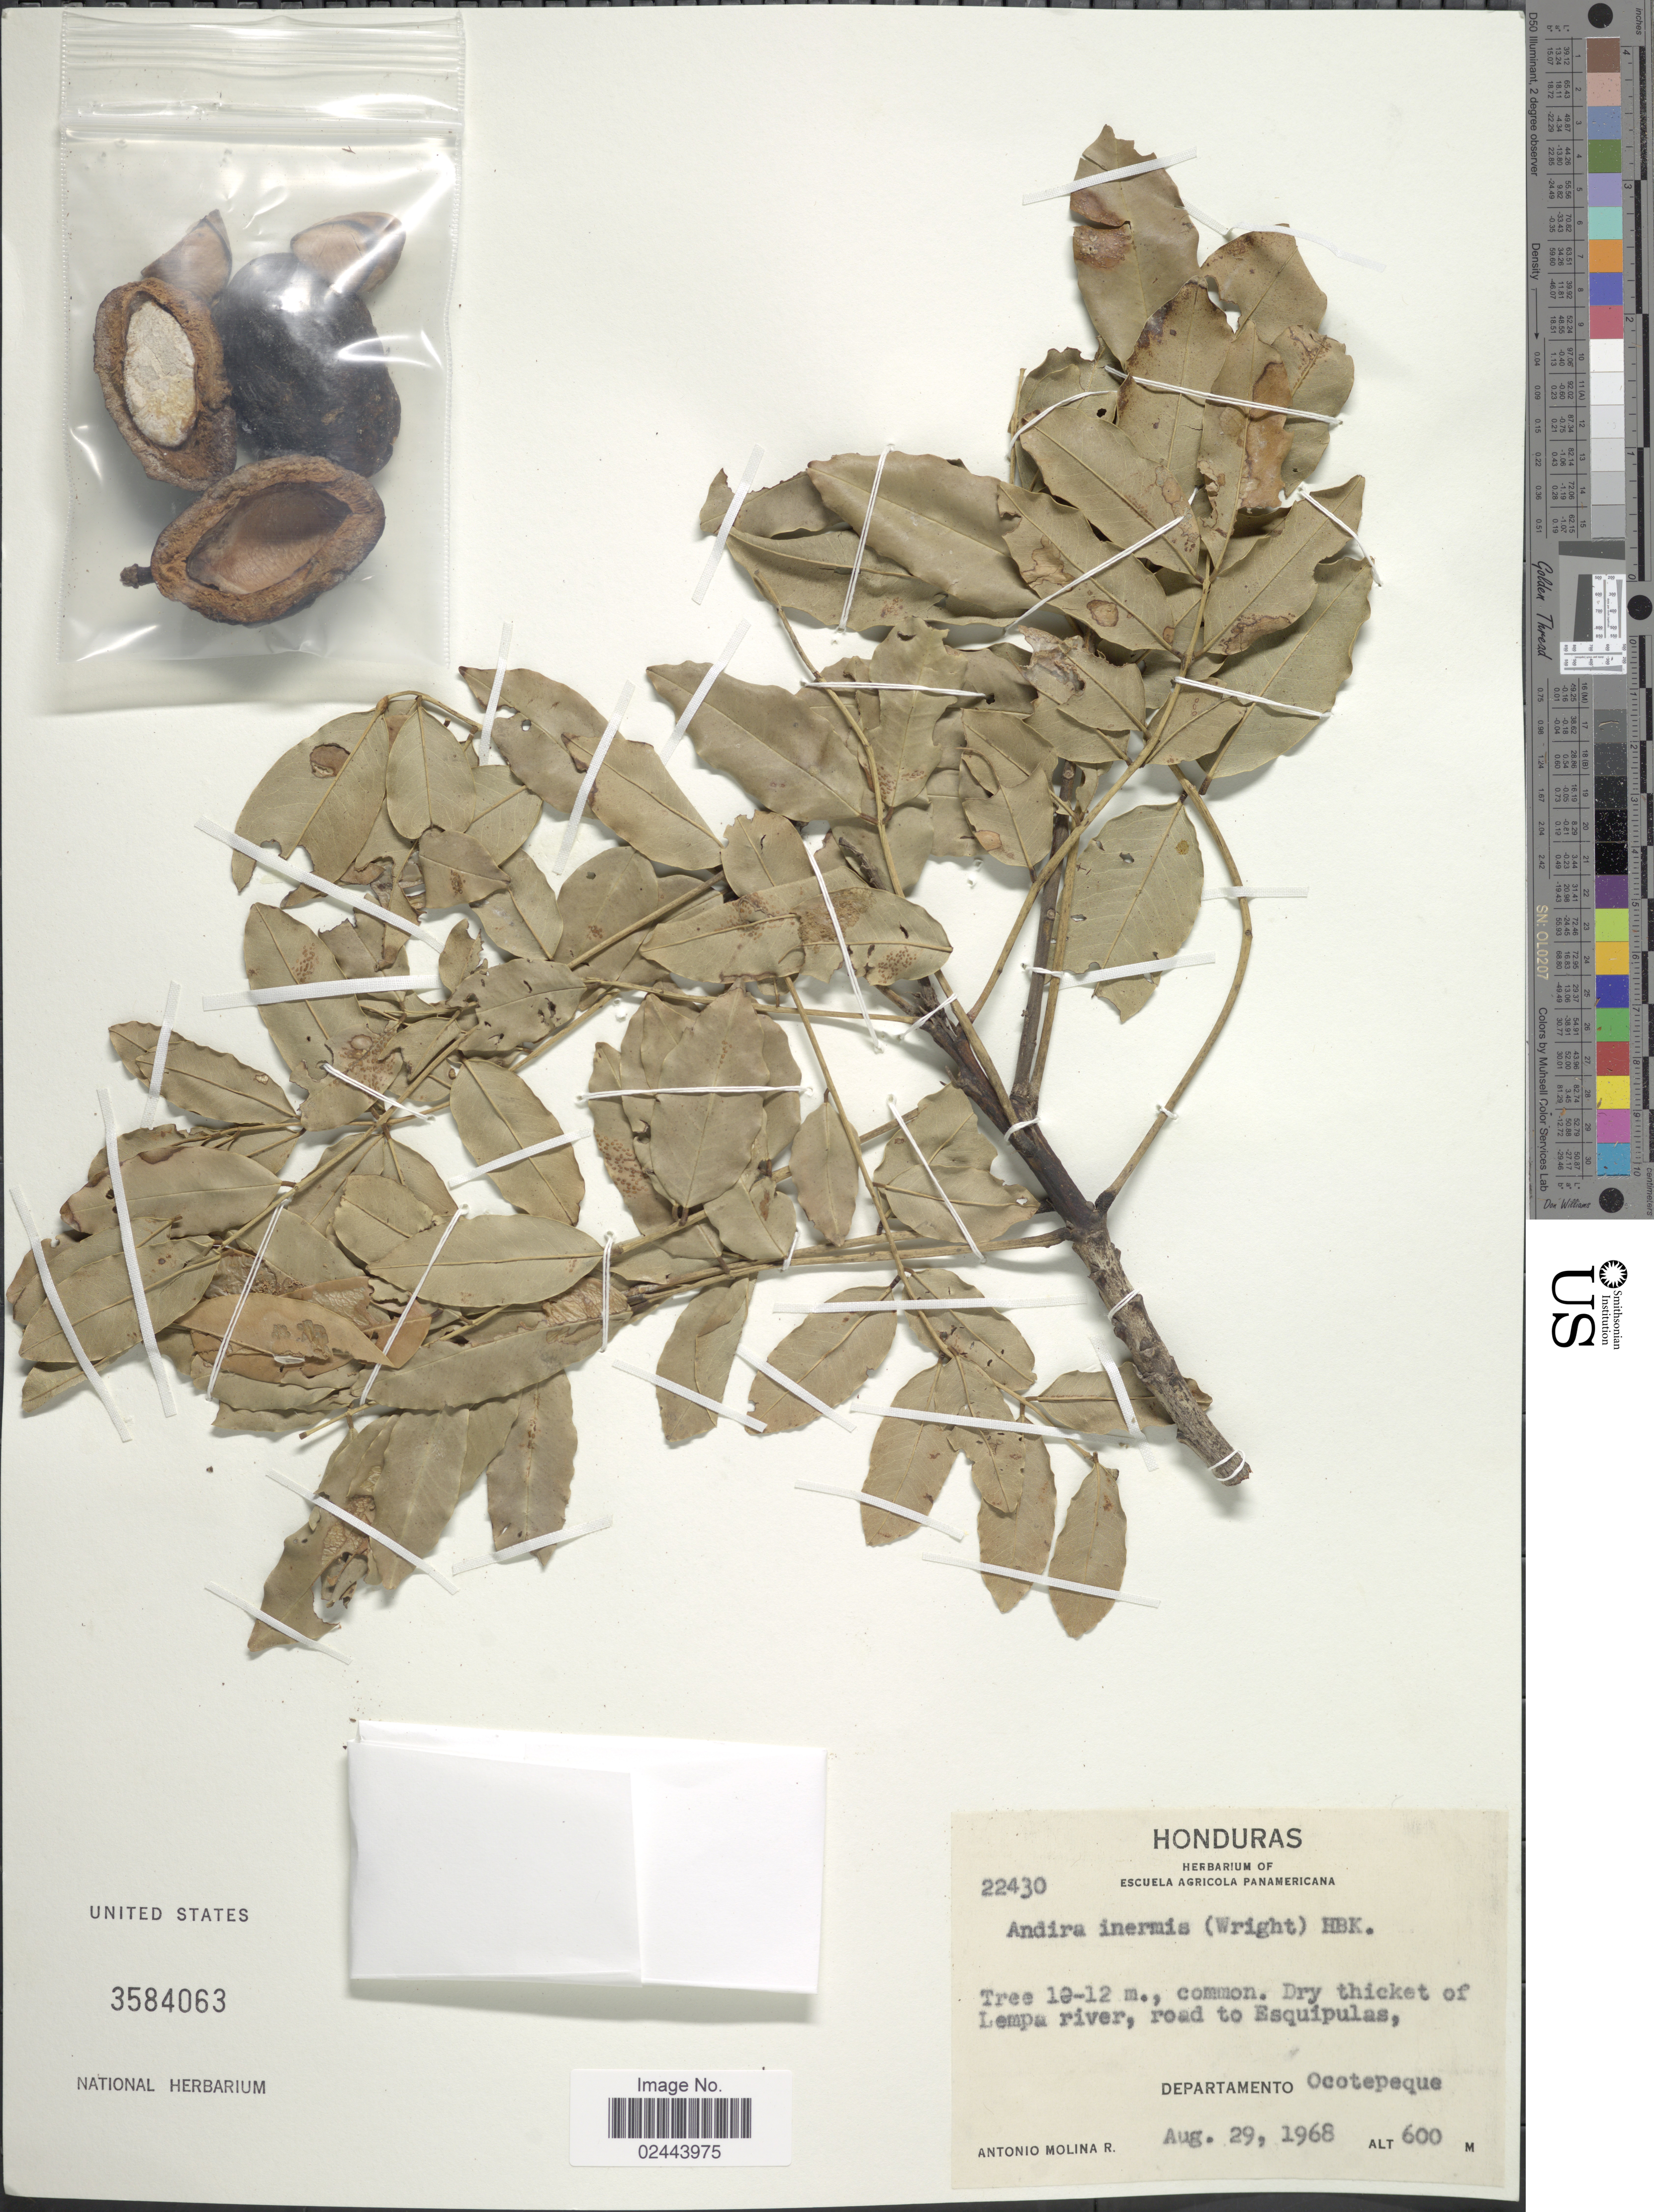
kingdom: Plantae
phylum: Tracheophyta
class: Magnoliopsida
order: Fabales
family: Fabaceae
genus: Andira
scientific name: Andira inermis subsp. inermis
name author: (W. Wright) Kunth ex DC.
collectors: A. Molina R.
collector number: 22430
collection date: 1968-08-29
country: Honduras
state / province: Ocotepeque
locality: Dry thicket of Lempa river, road to Esquipulas, Departamento Ocotepeque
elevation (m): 600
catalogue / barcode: US 3584063